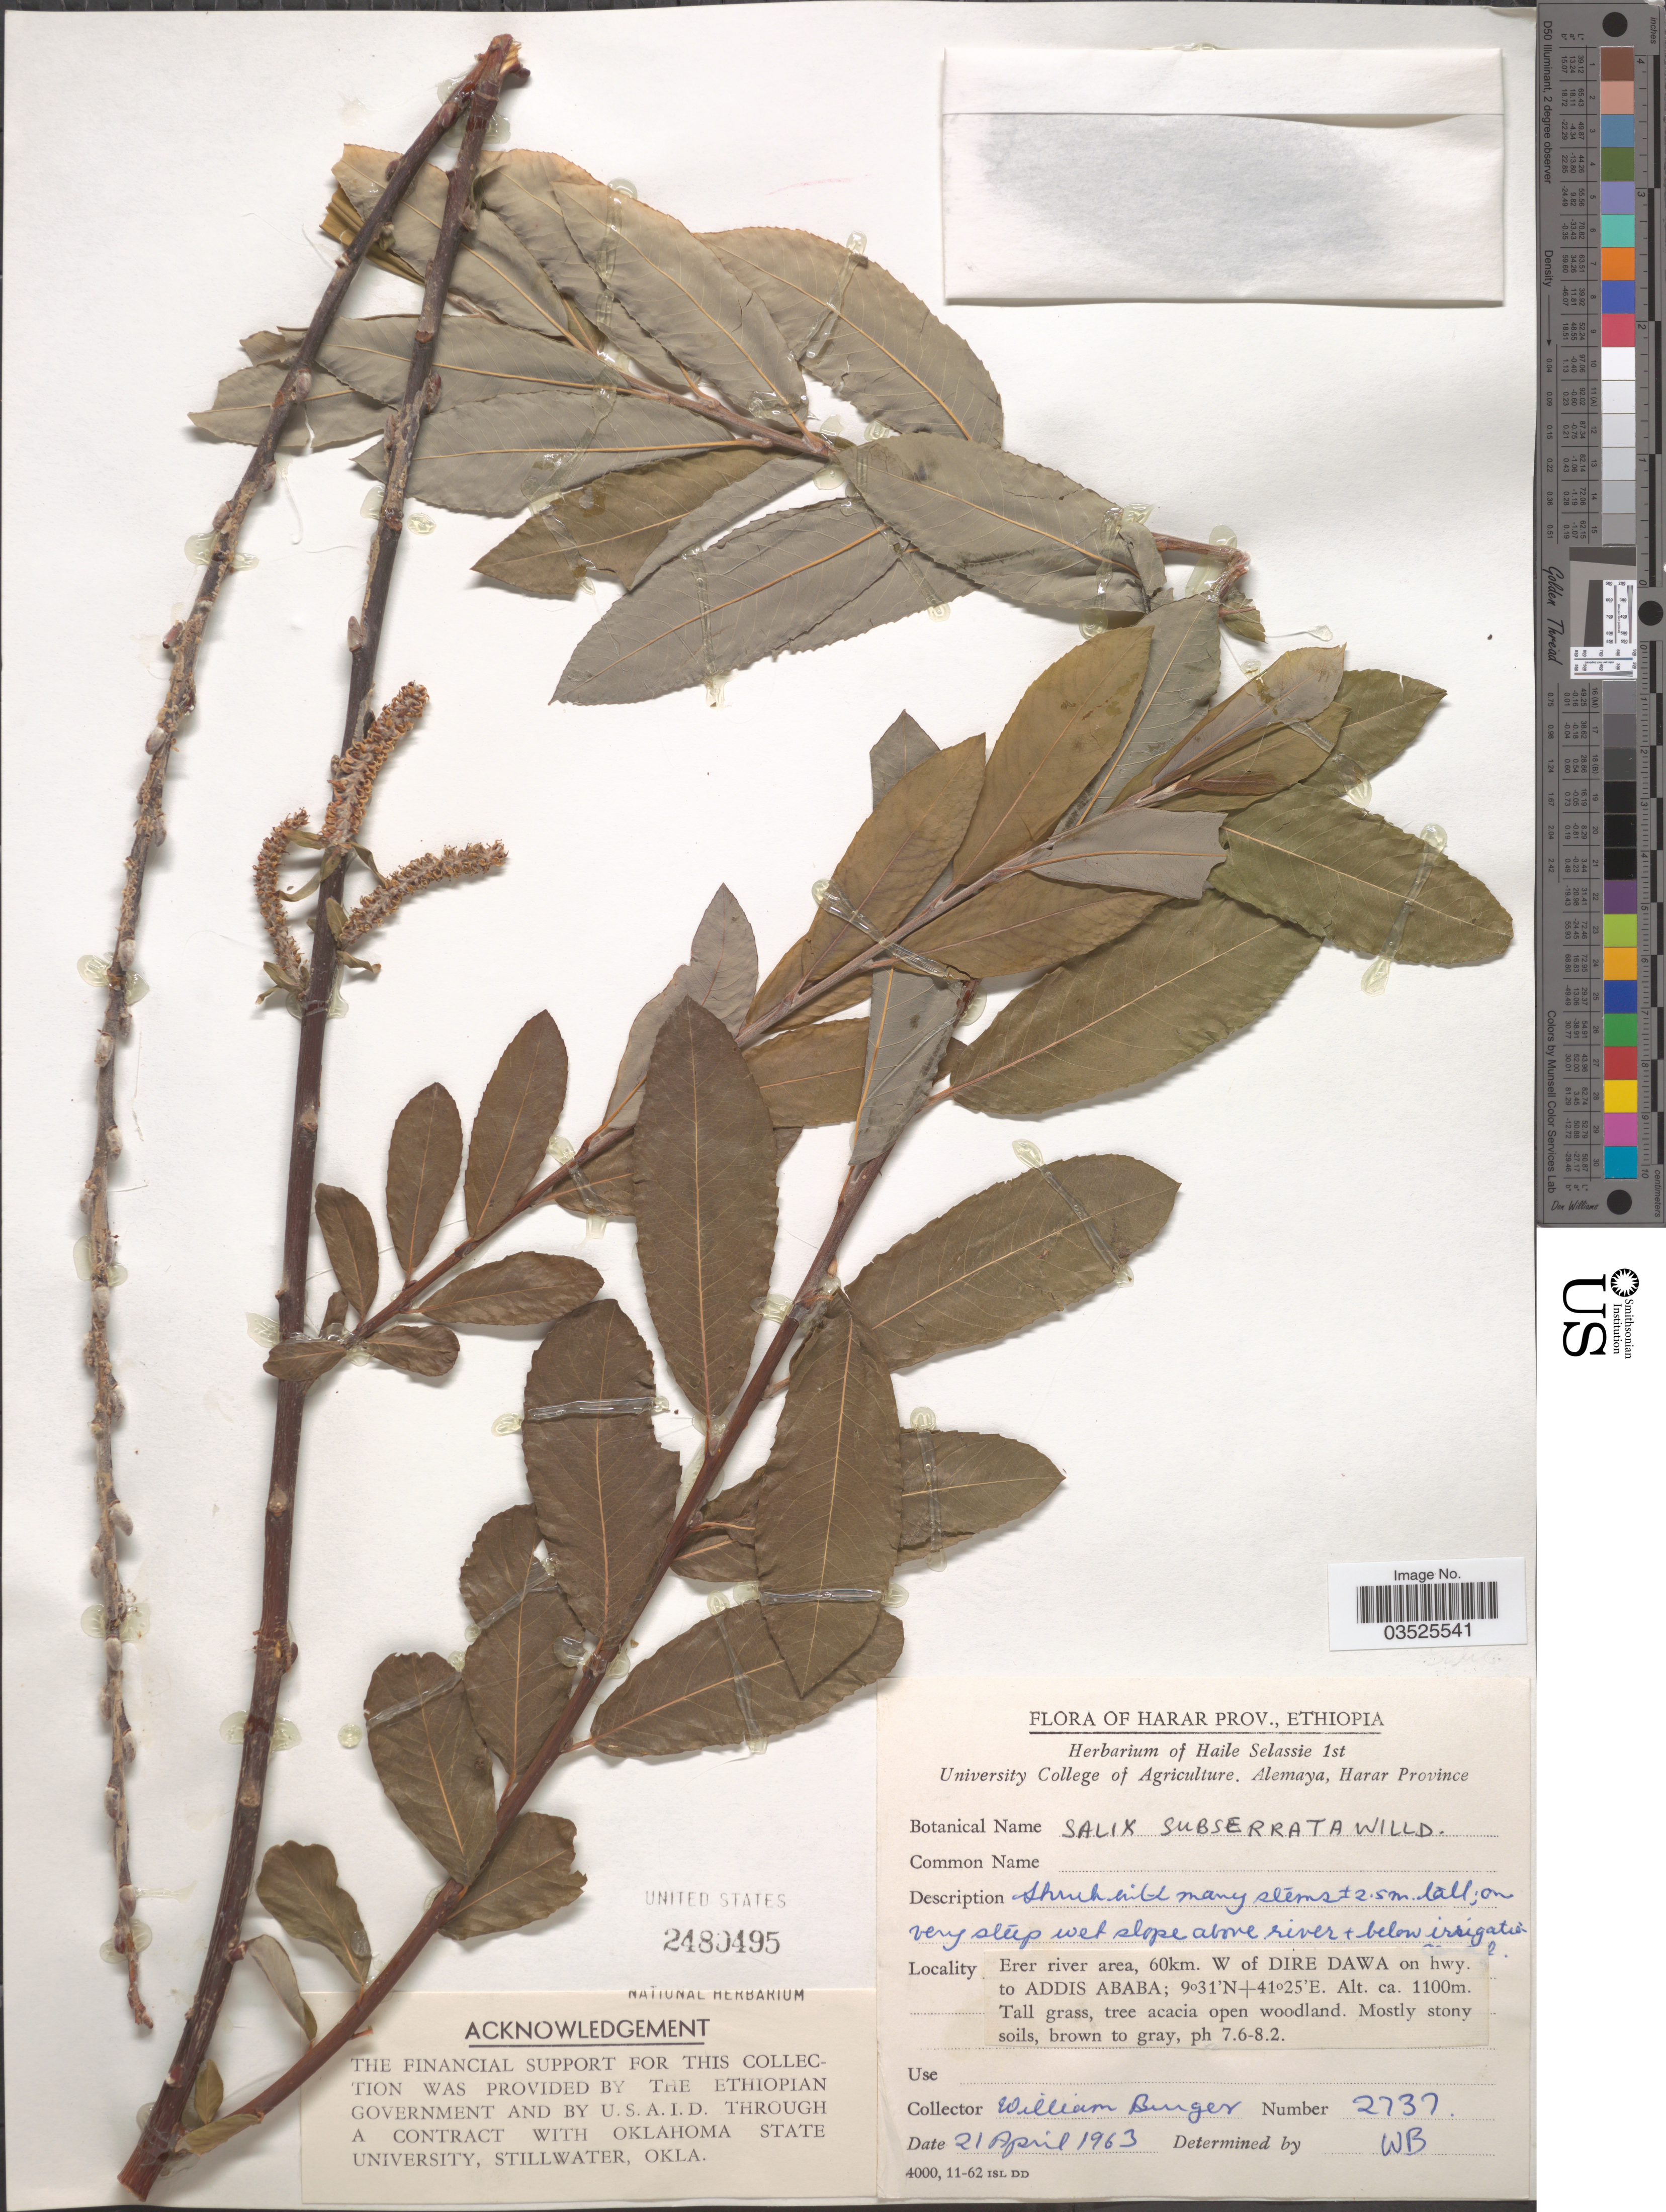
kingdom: Plantae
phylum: Tracheophyta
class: Magnoliopsida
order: Malpighiales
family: Salicaceae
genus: Salix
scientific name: Salix subserrata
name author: Willd.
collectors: W. Burger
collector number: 2737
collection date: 1963-04-21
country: Ethiopia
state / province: Addis Ababa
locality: Harar Prov. Erer river area, 60km. W of Dire Dawa on hwy. to Addis Ababa.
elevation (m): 1100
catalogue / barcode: US 2480495